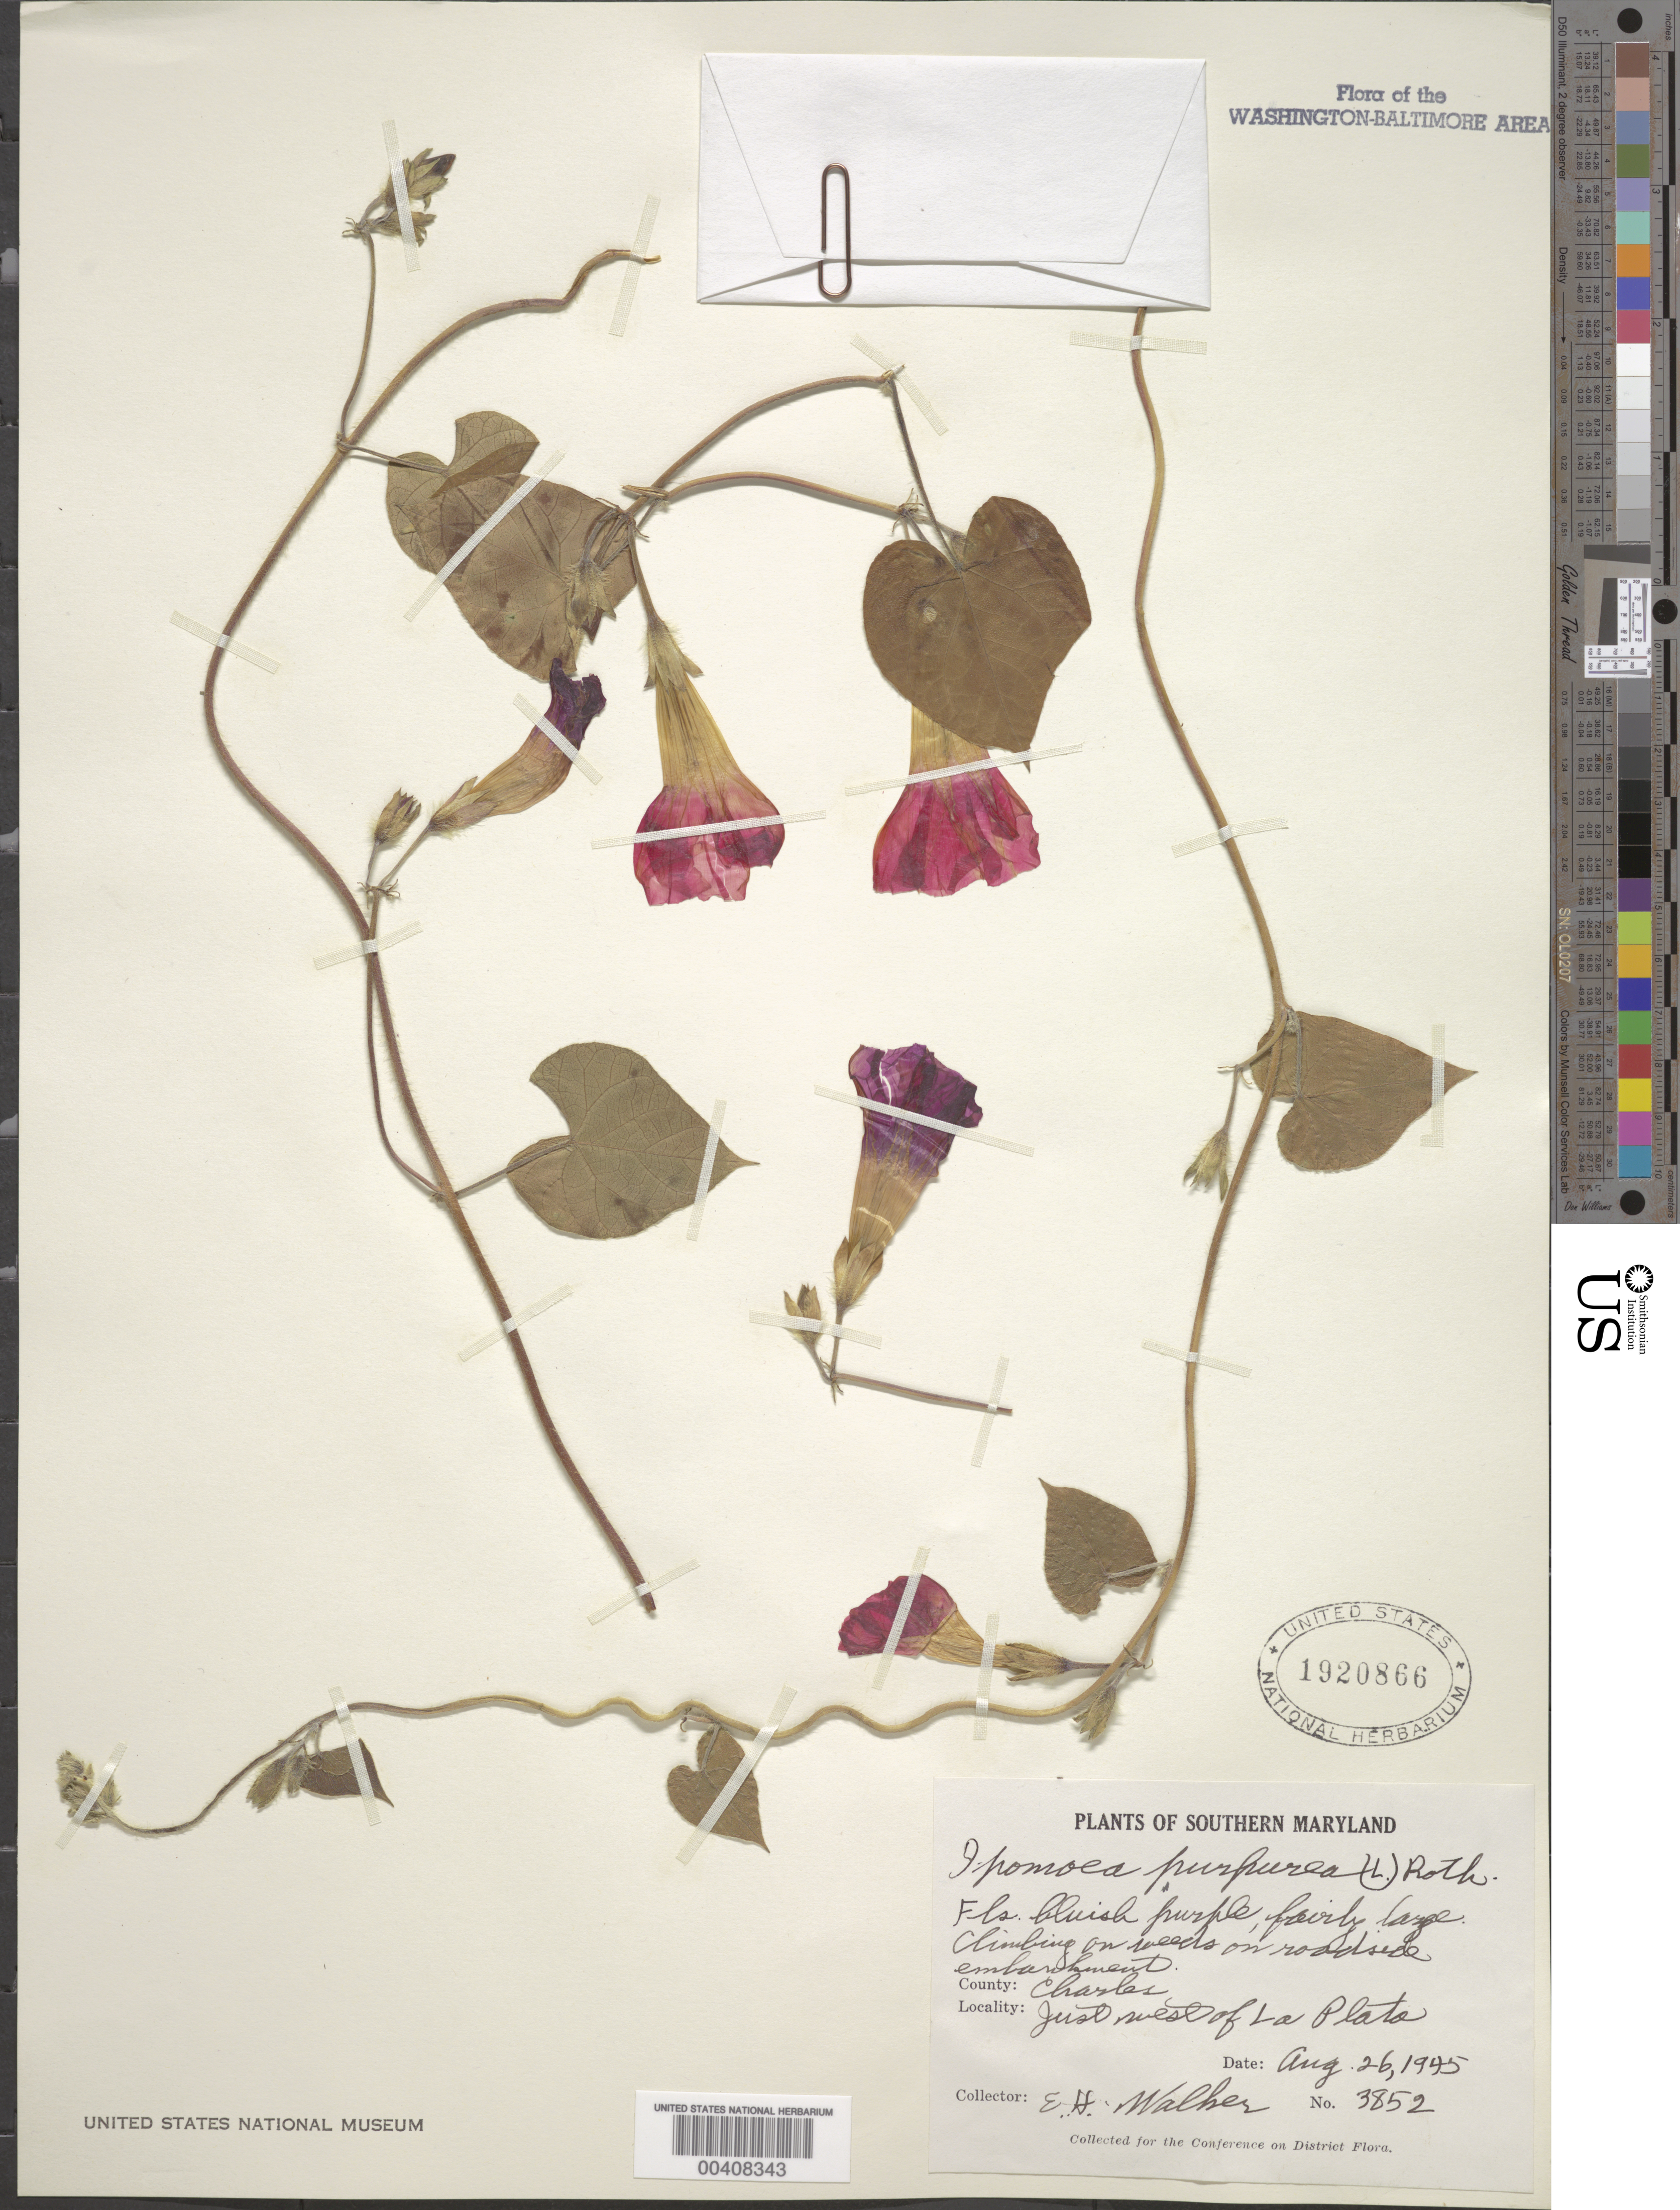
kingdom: Plantae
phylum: Tracheophyta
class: Magnoliopsida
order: Solanales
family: Convolvulaceae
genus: Ipomoea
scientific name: Ipomoea purpurea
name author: (L.) Roth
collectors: E. H. Walker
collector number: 3852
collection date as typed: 26 Aug 1945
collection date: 1945-08-26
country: United States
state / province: Maryland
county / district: Charles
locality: W of La Plata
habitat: On weeds on roadside embankment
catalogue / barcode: US 1920866